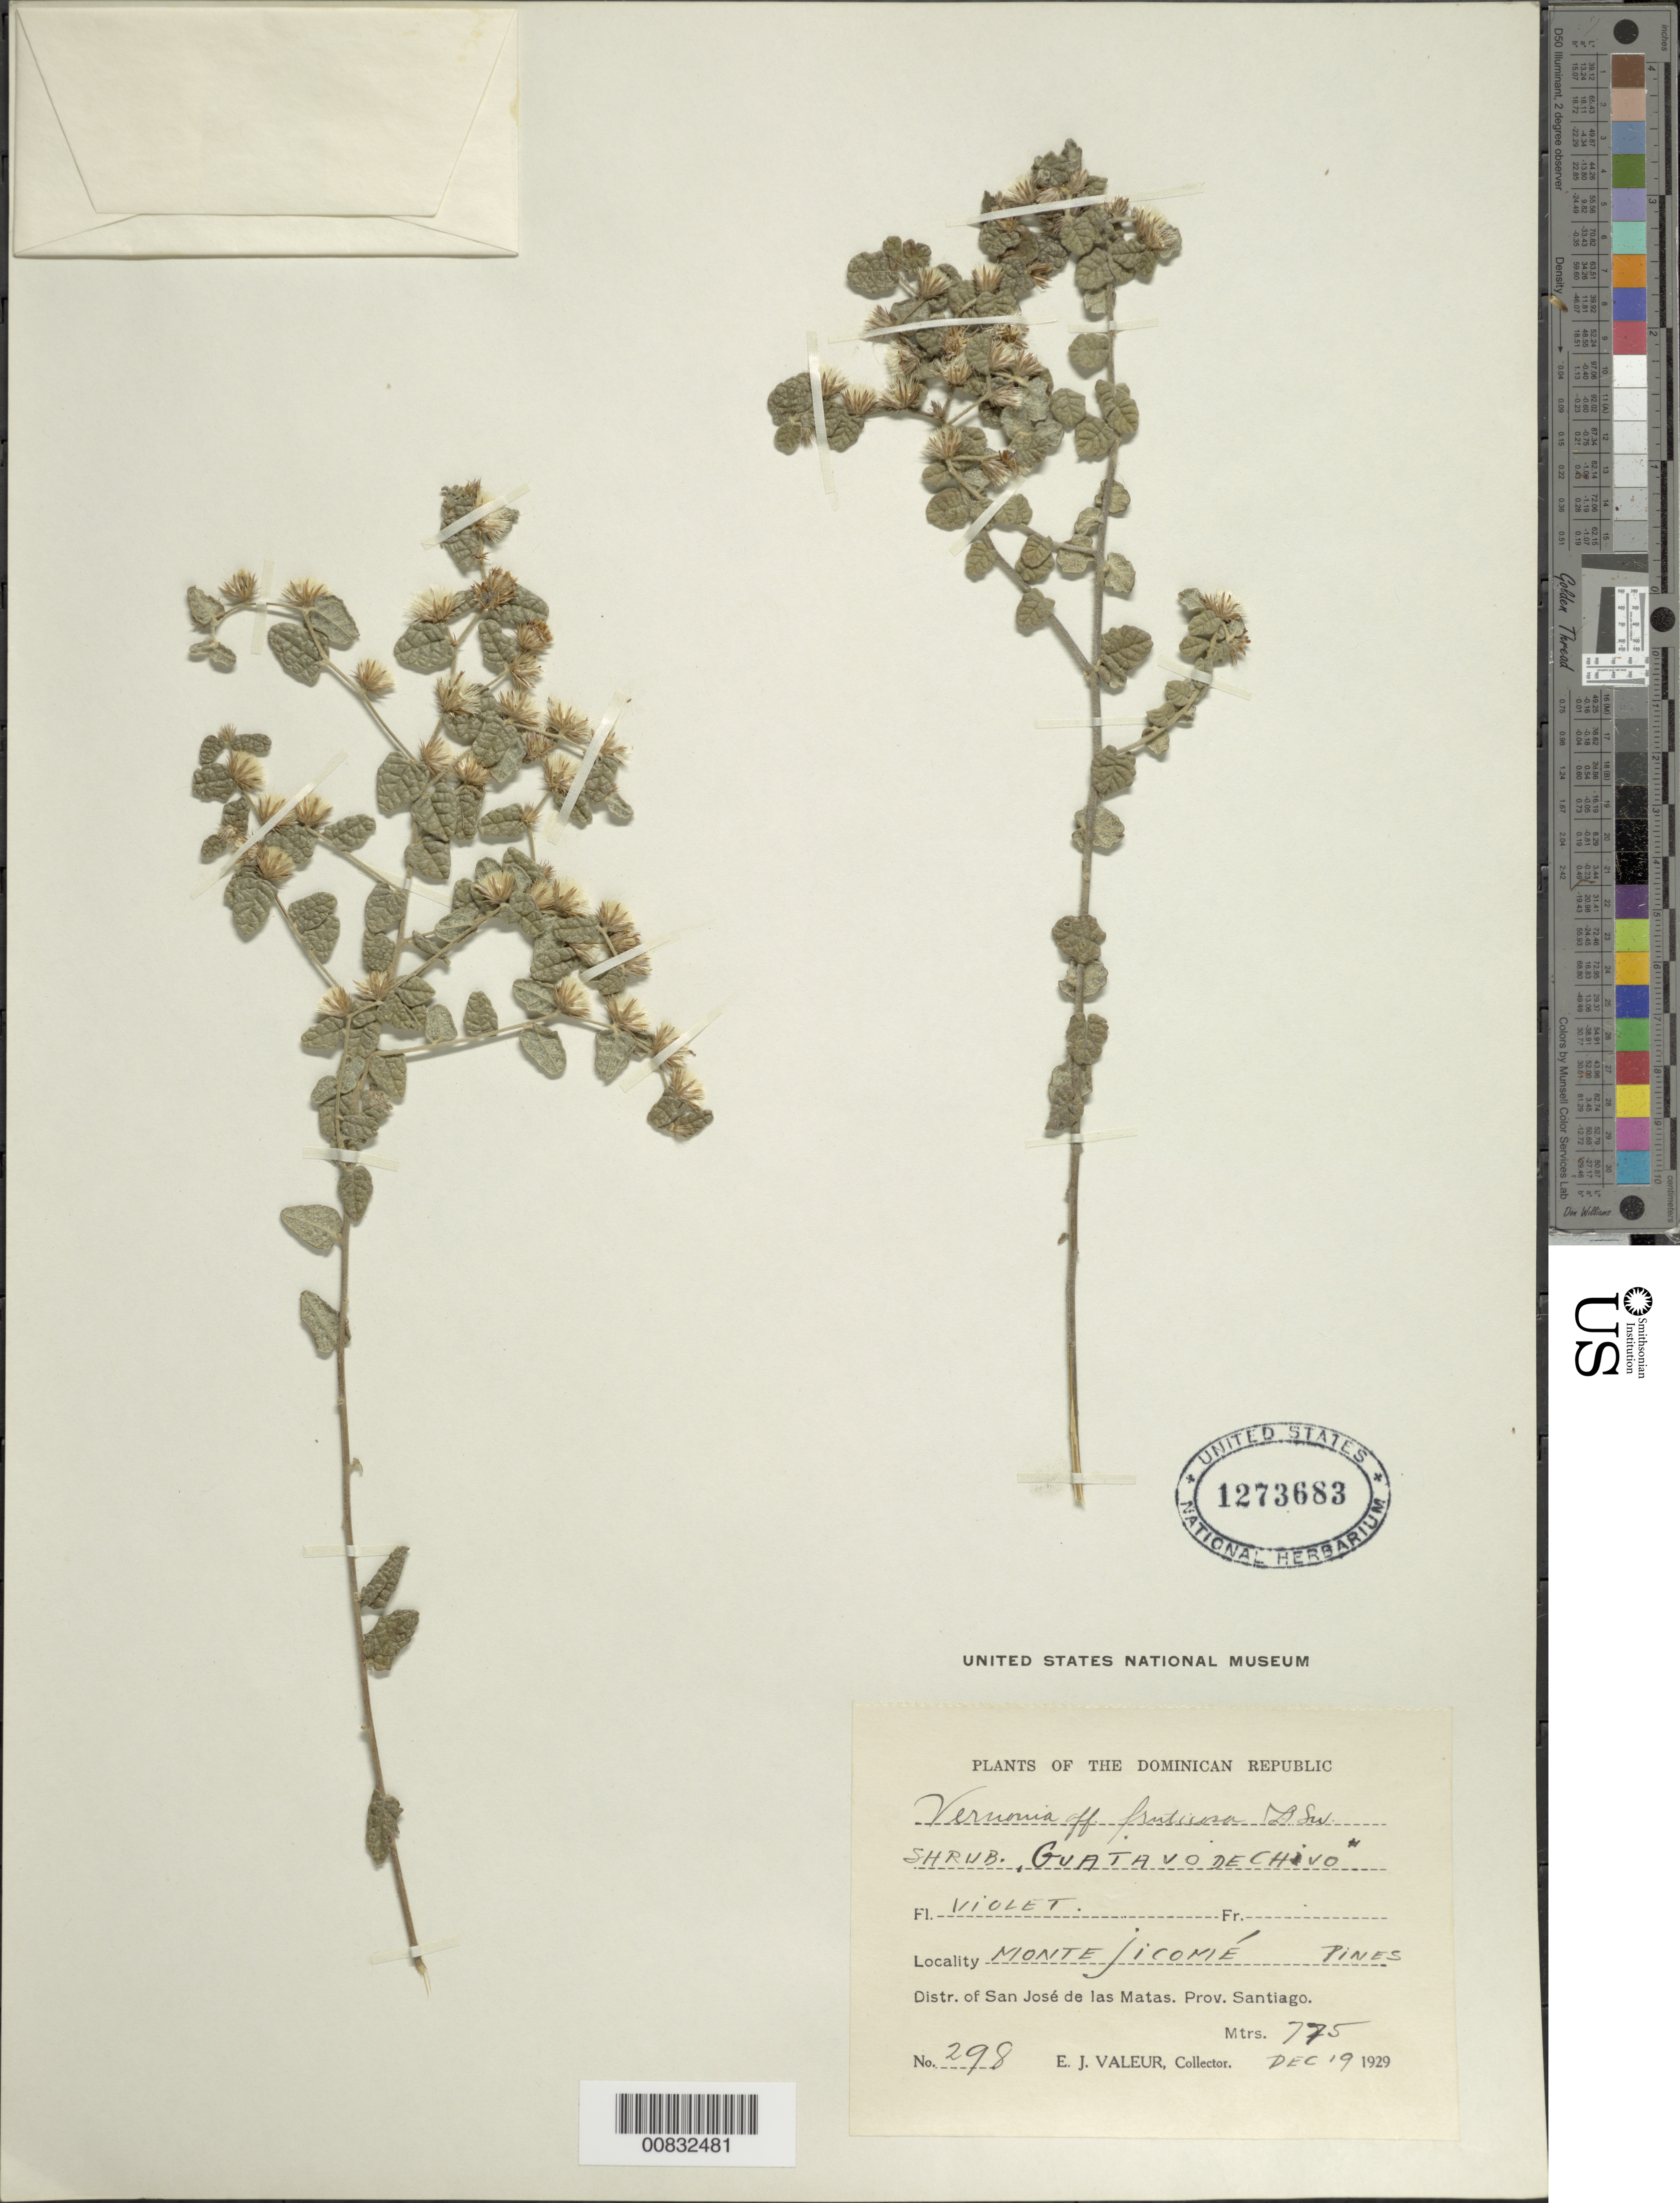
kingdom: Plantae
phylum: Tracheophyta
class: Magnoliopsida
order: Asterales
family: Asteraceae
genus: Lepidaploa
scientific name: Lepidaploa fruticosa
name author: (L.) H. Rob.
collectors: E. Valeur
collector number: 298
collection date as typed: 19 Dec 1929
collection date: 1929-12-19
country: Dominican Republic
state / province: Santiago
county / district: San José de las Matas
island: Hispaniola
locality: Monte Jicomé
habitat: Pines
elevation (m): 775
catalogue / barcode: US 1273683